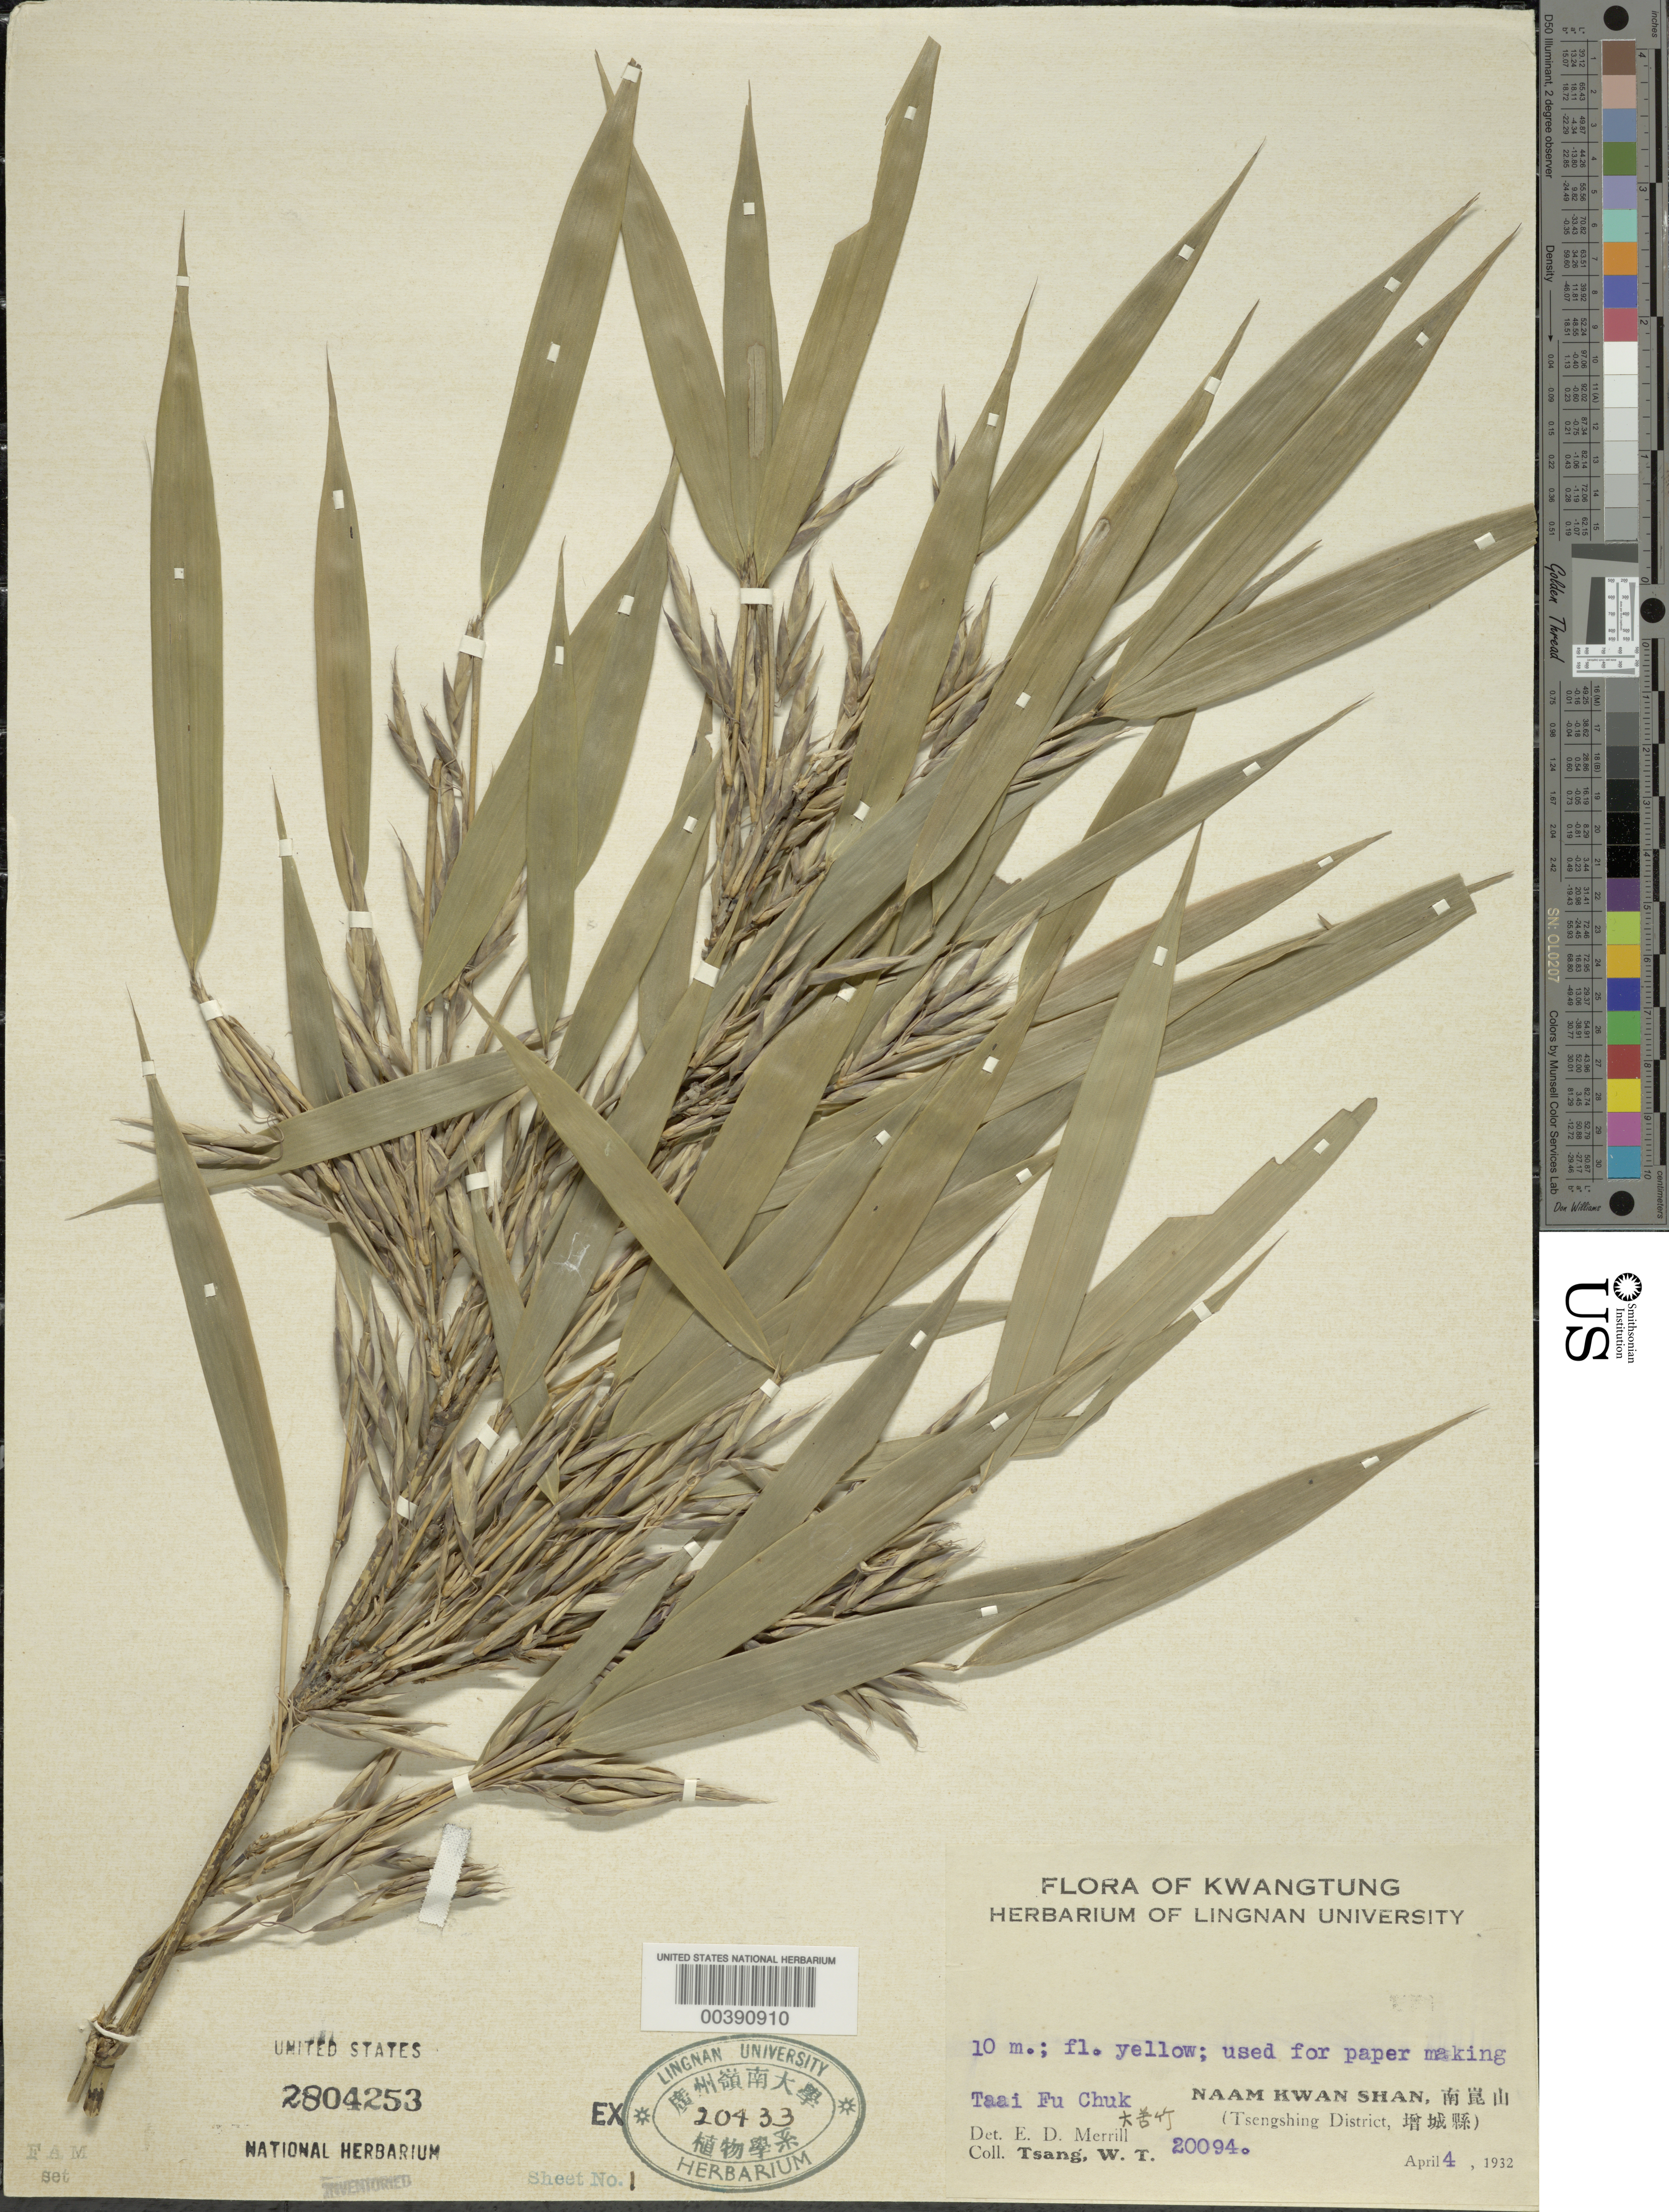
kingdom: Plantae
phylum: Tracheophyta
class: Liliopsida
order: Poales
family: Poaceae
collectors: W. T. Tsang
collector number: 20094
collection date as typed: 04 Apr 1932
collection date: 1932-04-04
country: China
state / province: Guangdong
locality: Naam kwan shan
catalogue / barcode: US 2804253